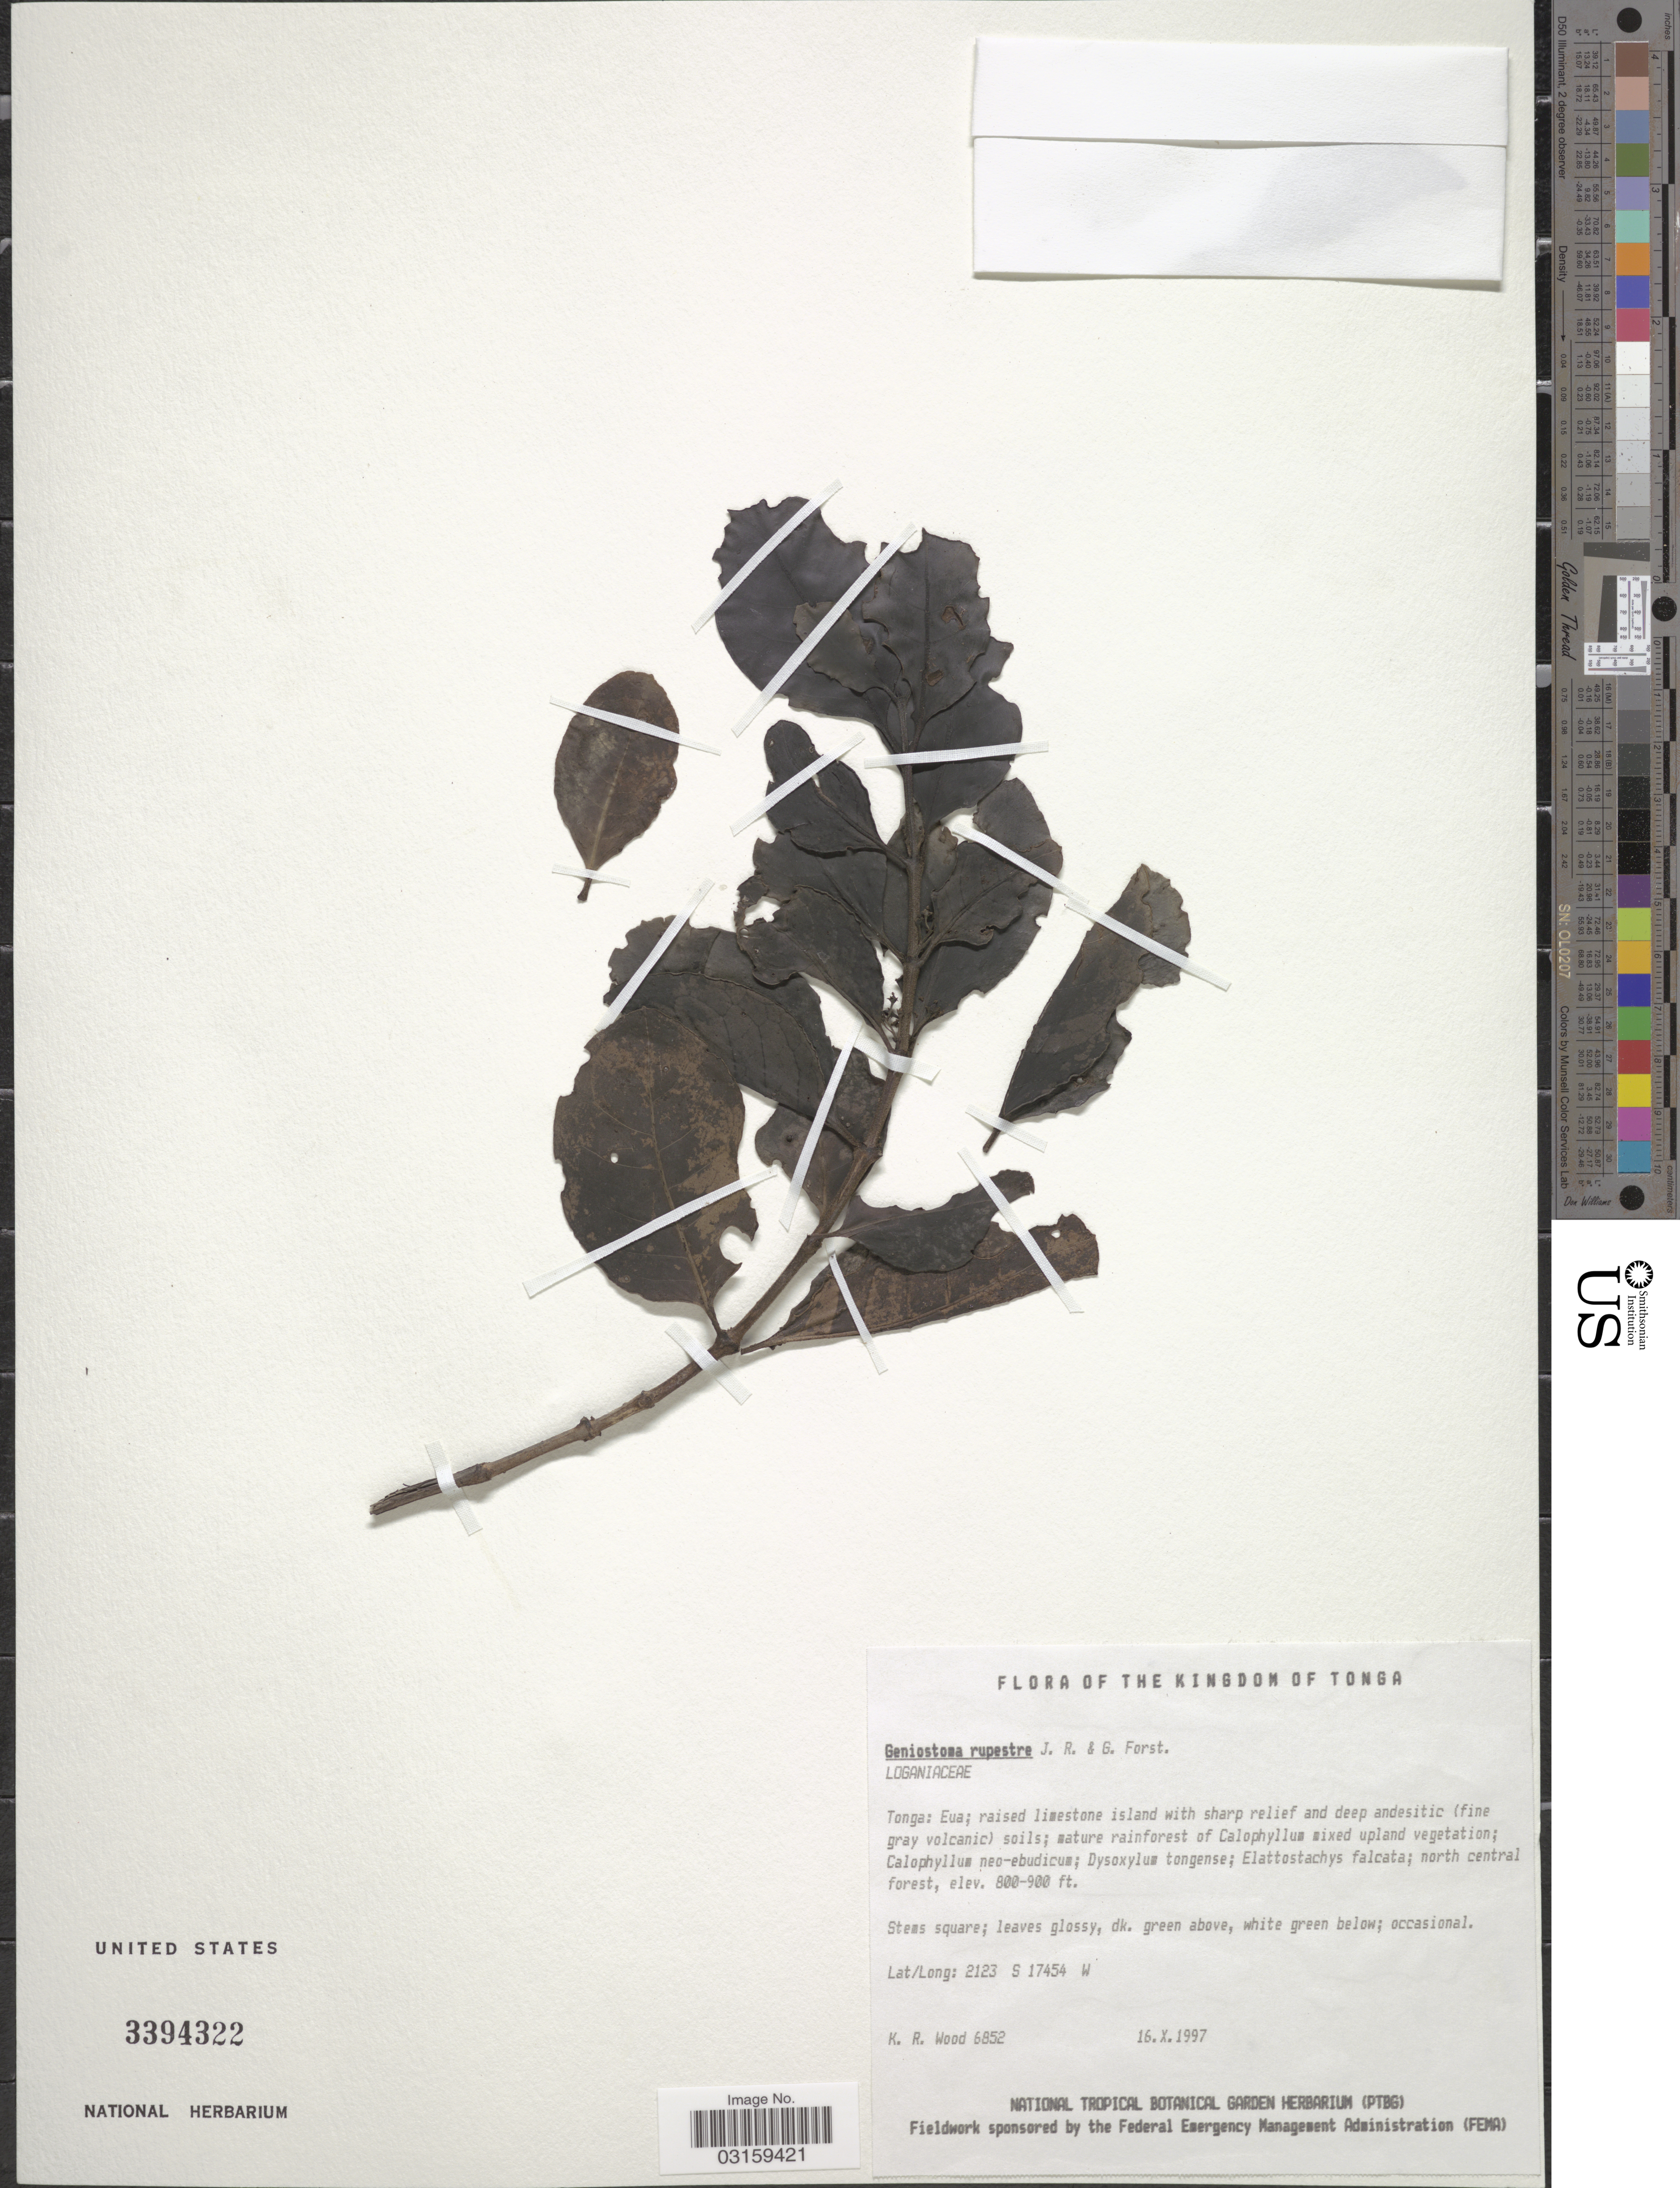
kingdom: Plantae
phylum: Tracheophyta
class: Magnoliopsida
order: Gentianales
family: Loganiaceae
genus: Geniostoma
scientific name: Geniostoma rupestre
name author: J.R. Forst. & G. Forst.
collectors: K. R. Wood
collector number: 6852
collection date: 1997-10-16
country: Tonga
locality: The Kingdom of Tonga. Eua. North central forest.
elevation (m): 244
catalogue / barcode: US 3394322